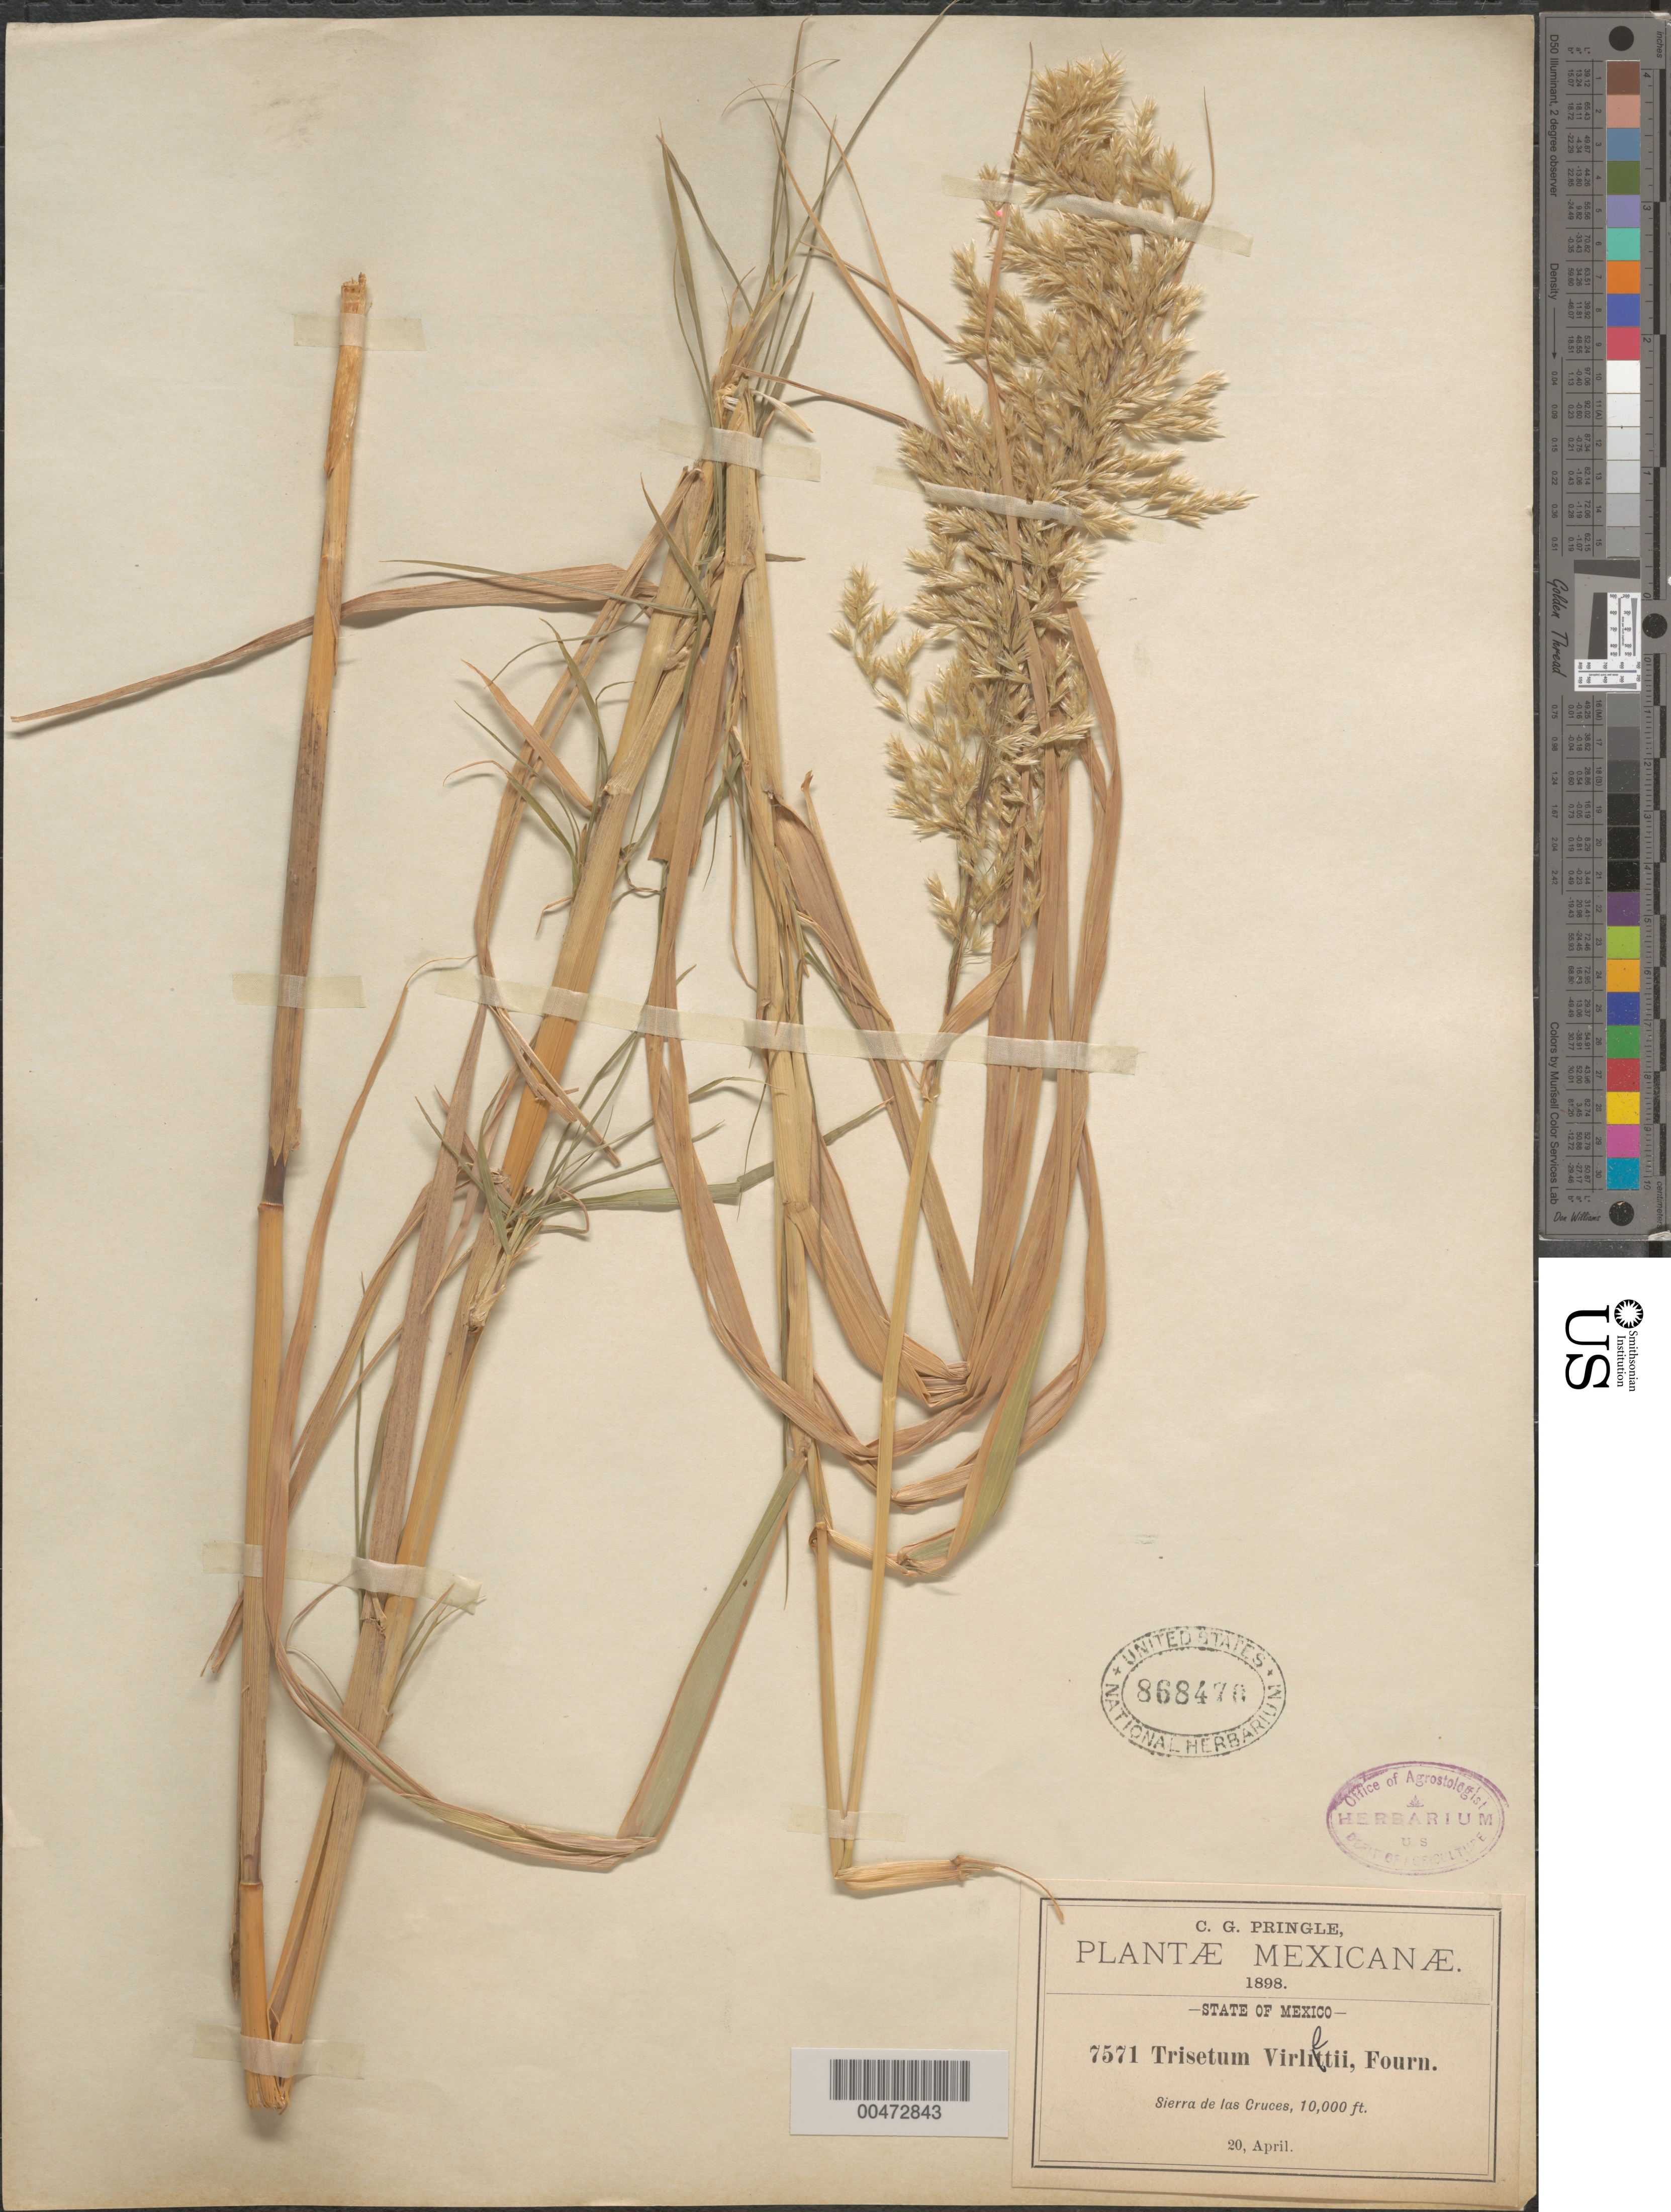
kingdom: Plantae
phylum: Tracheophyta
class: Liliopsida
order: Poales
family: Poaceae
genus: Peyritschia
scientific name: Peyritschia virletii ined.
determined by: Poaceae Reorganization Project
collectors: C. G. Pringle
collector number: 7571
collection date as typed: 20 Apr 1898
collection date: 1898-04-20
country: Mexico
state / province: México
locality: Sierra de Las Cruces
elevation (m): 3048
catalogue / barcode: US 868470